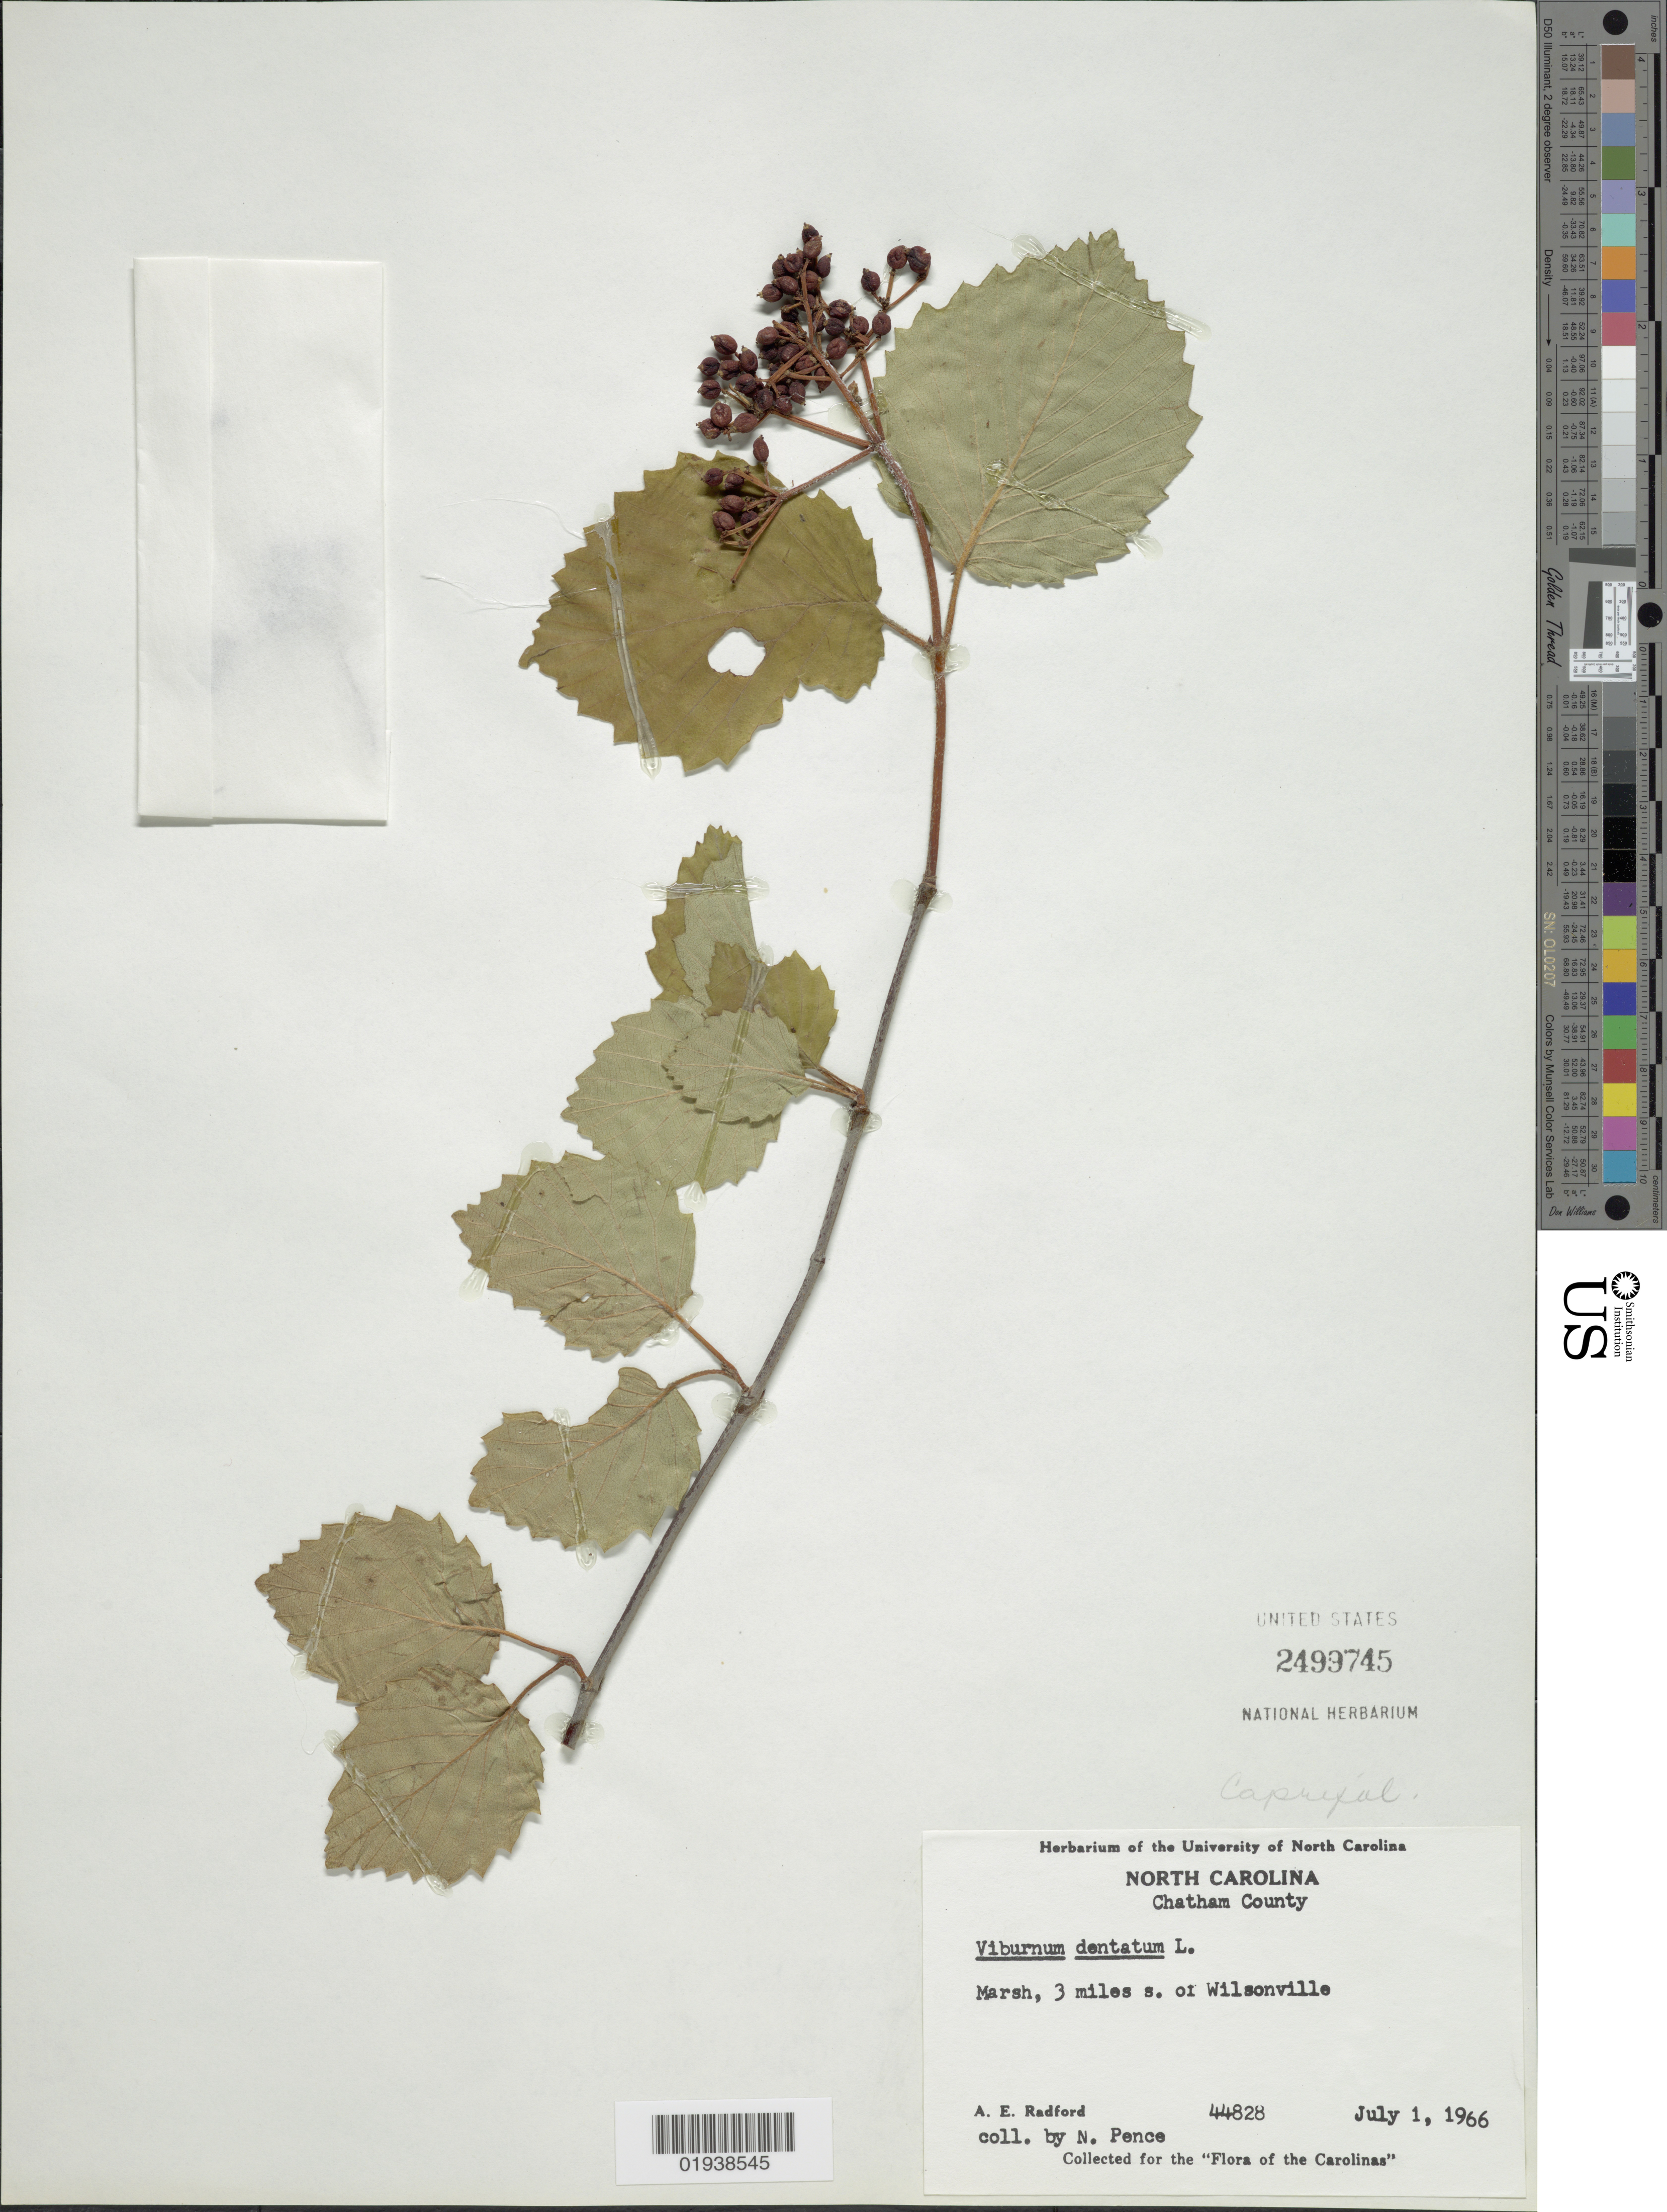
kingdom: Plantae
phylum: Tracheophyta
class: Magnoliopsida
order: Dipsacales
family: Viburnaceae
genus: Viburnum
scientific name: Viburnum dentatum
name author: L.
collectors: N. Pence & A. E. Radford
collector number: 44828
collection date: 1966-07-01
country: United States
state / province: North Carolina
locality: Chatham County, Marsh, 3 miles s. of Wilsonville.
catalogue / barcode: US 2499745